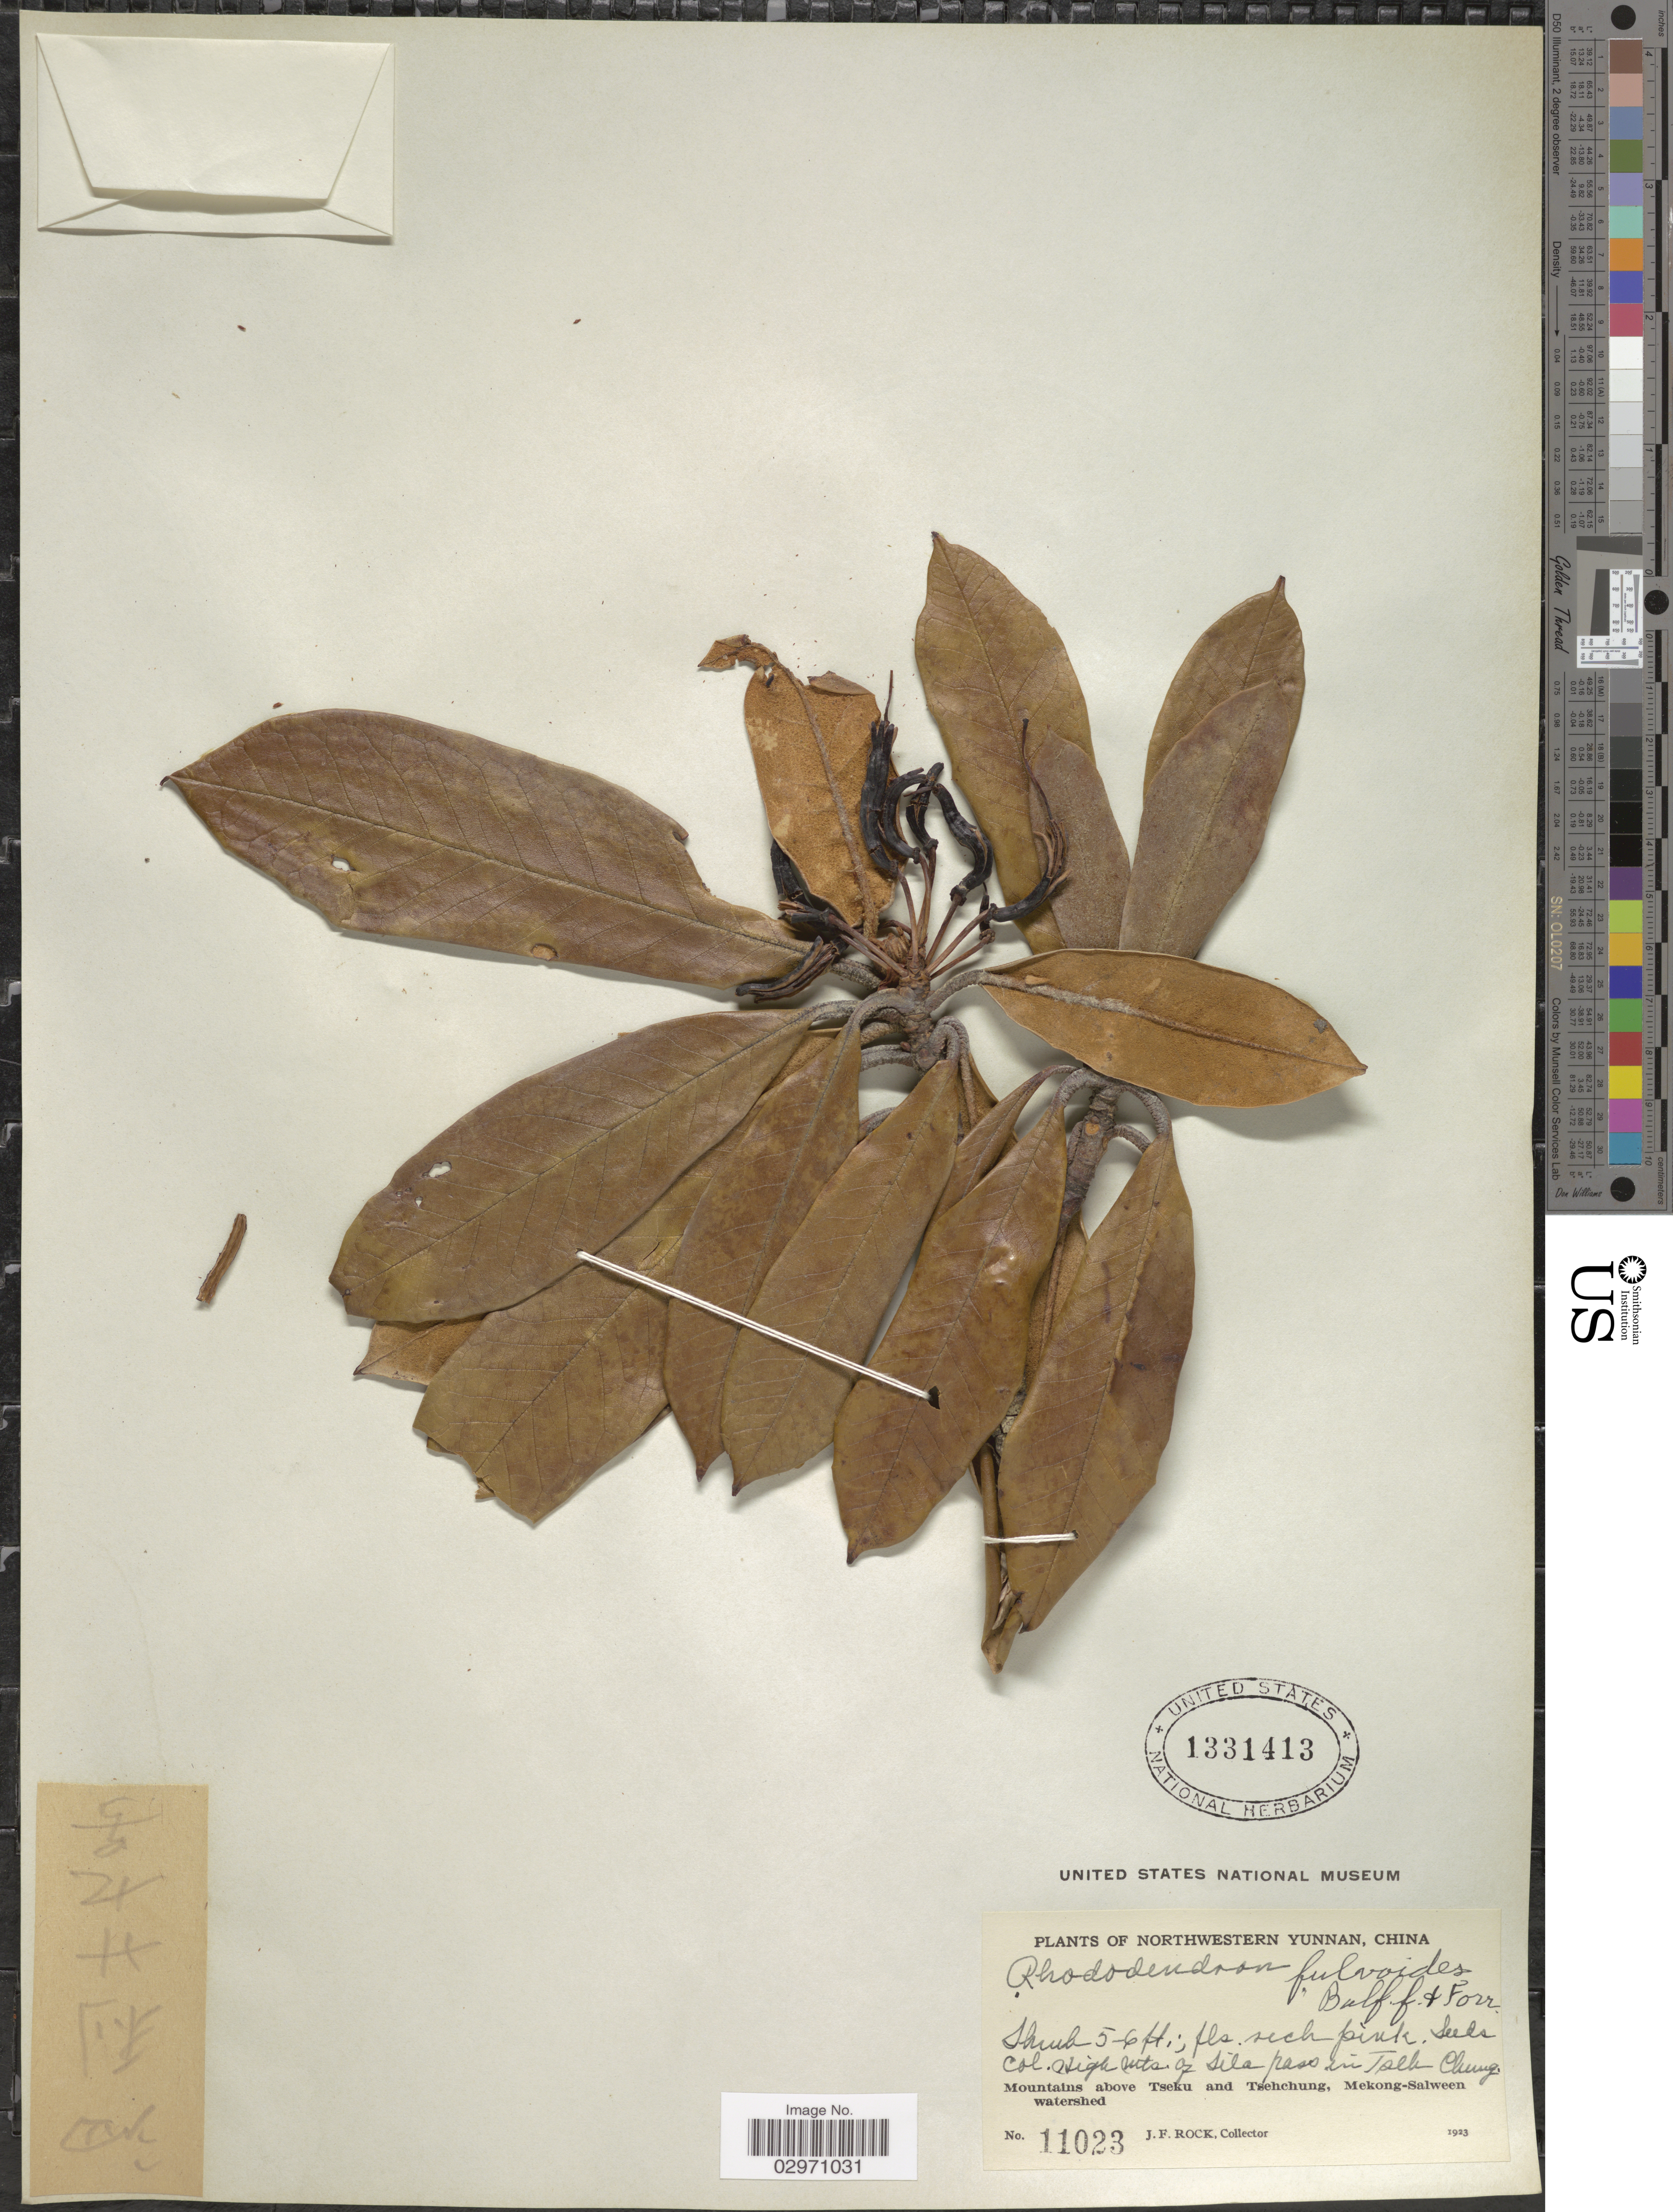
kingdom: Plantae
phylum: Tracheophyta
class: Magnoliopsida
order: Ericales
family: Ericaceae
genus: Rhododendron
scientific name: Rhododendron fulvoides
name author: Balf. f. & Forrest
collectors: J. Rock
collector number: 11023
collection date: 1923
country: China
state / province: Yunnan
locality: Northwestern Yunnan. Mountains above Tseku and Tsehchung, Mekong-Salween watershed. Sila pass in Tseh Chung.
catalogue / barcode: US 1331413